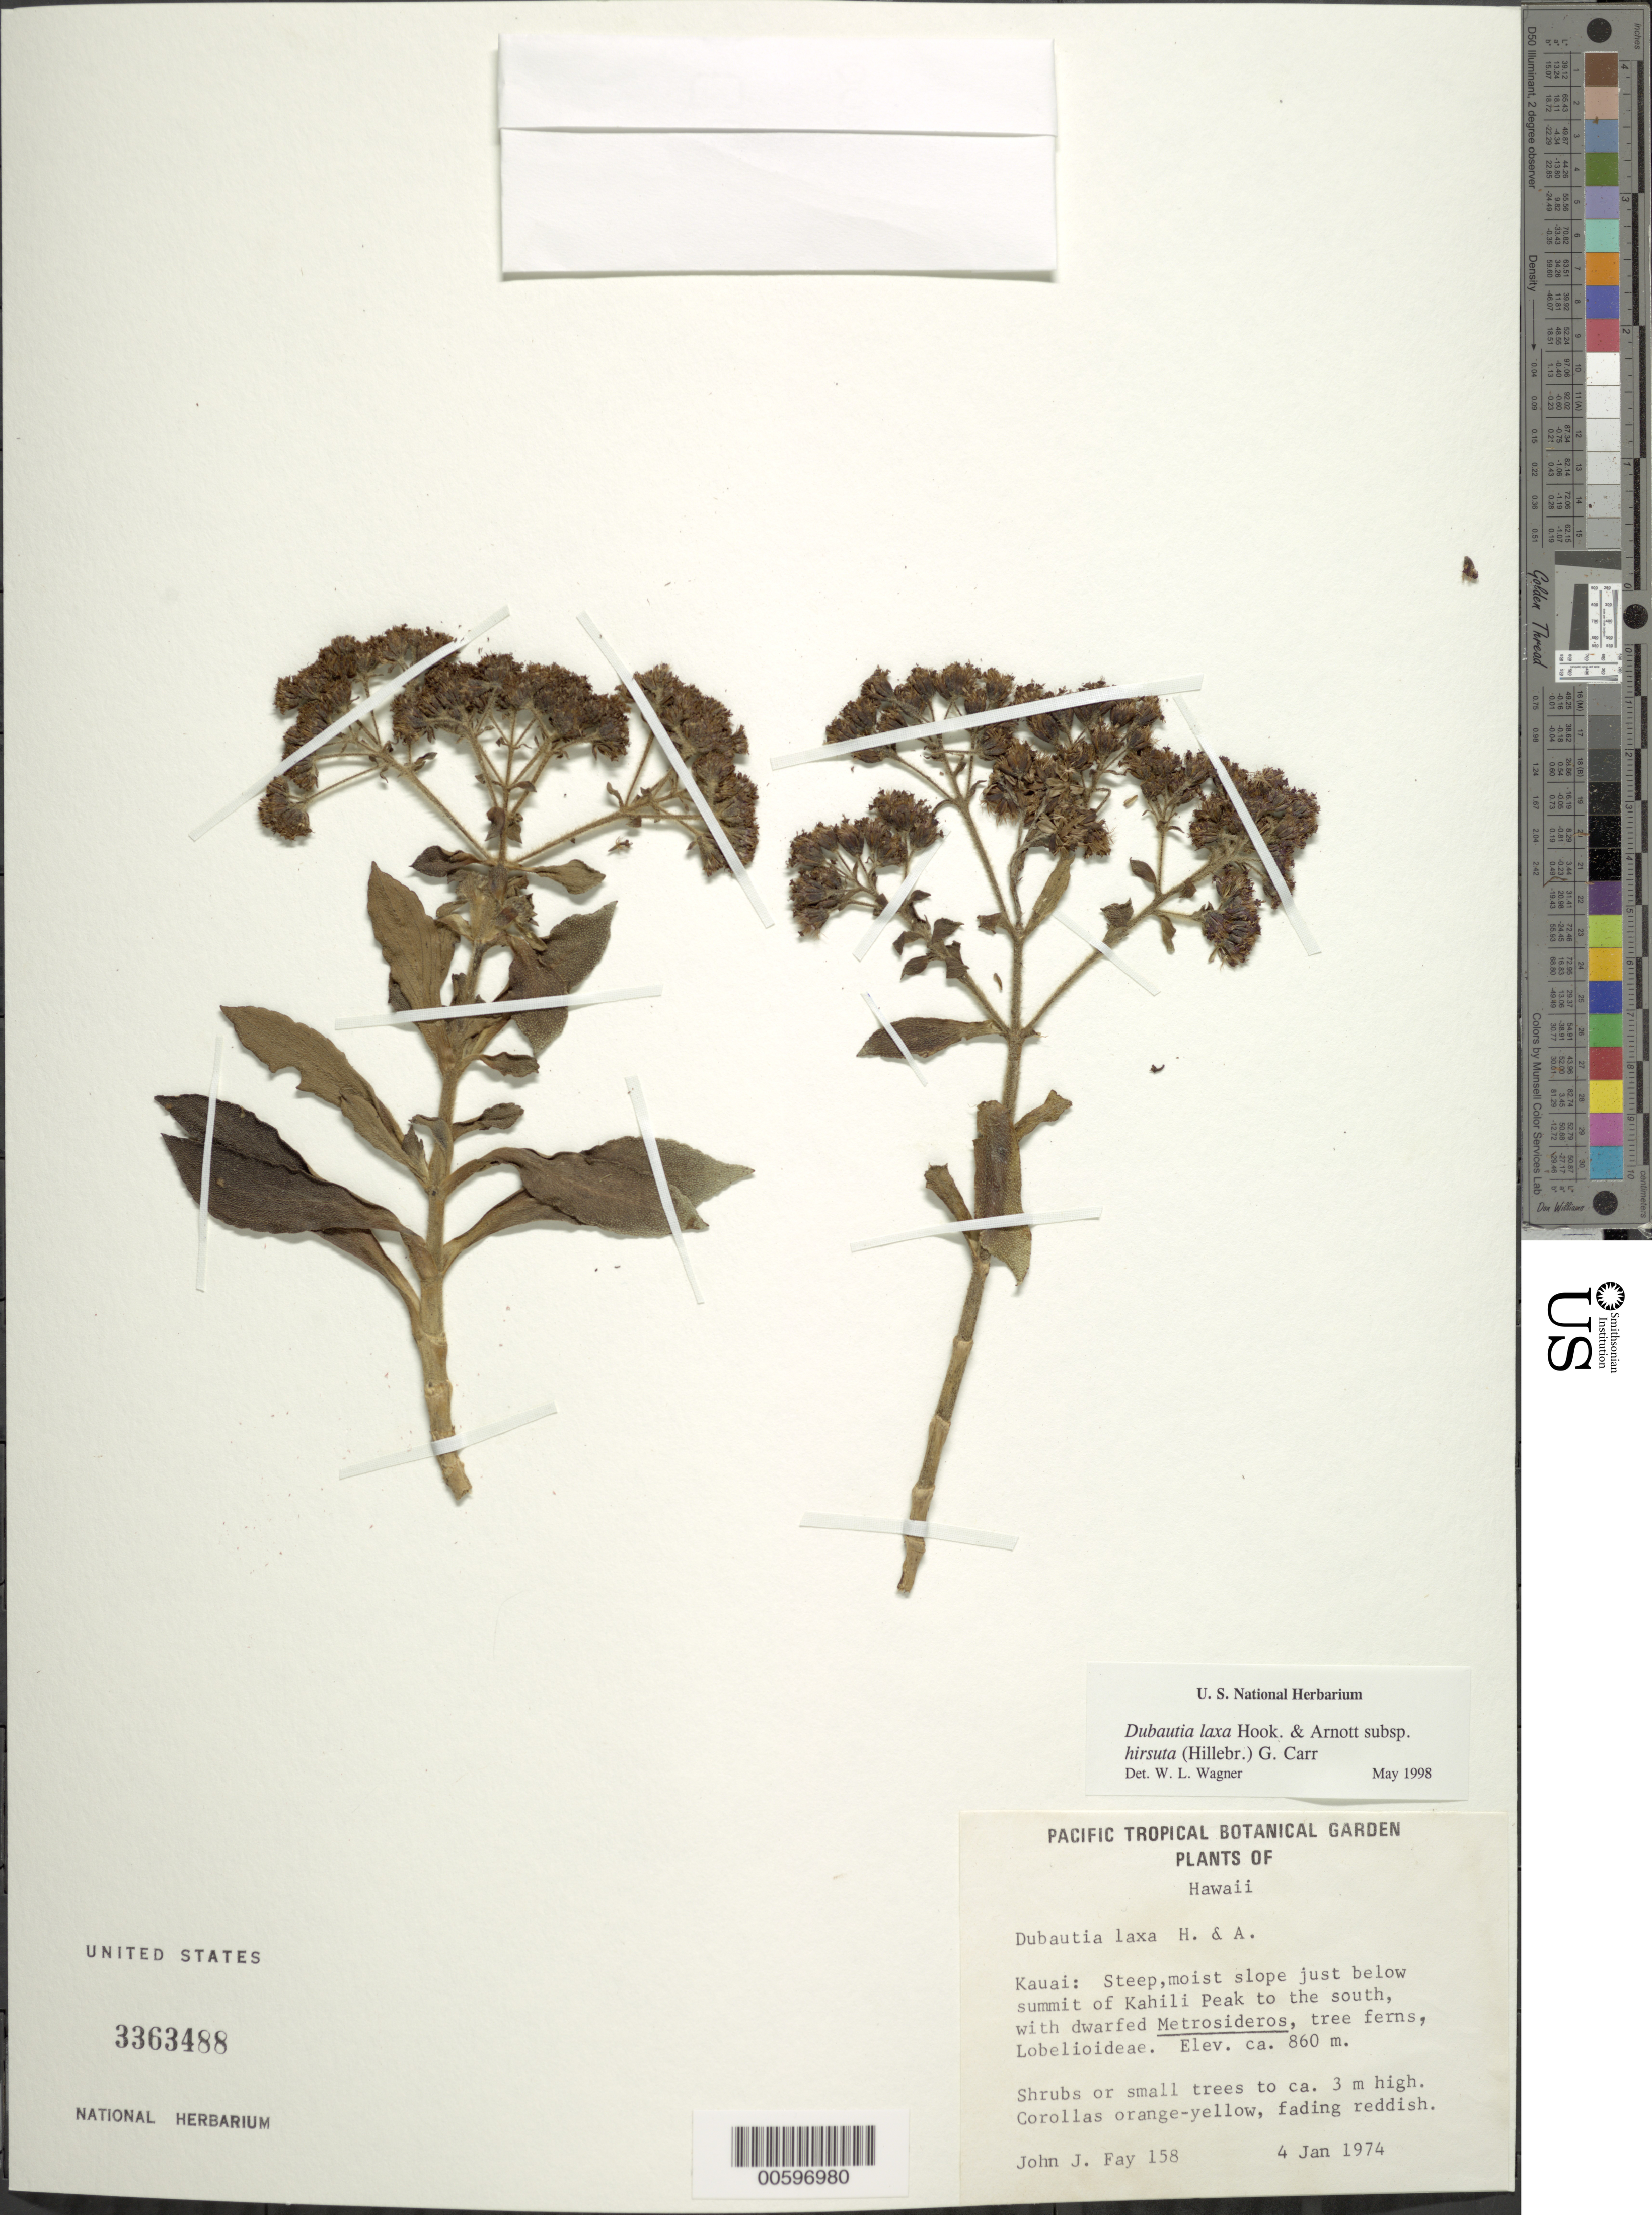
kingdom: Plantae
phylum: Tracheophyta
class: Magnoliopsida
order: Asterales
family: Asteraceae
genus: Dubautia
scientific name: Dubautia laxa subsp. hirsuta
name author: (Hillebr.) G.D. Carr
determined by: Wagner, W. L., (BOT), Smithsonian Institution - National Museum of Natural History (UNITED STATES)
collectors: J. J. Fay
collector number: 158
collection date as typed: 4 Jan 1974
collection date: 1974-01-04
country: United States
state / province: Hawaii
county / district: Kauai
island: Kaua'i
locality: Just below summit of Kahili Peak to the S.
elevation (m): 860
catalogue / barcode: US 3363488